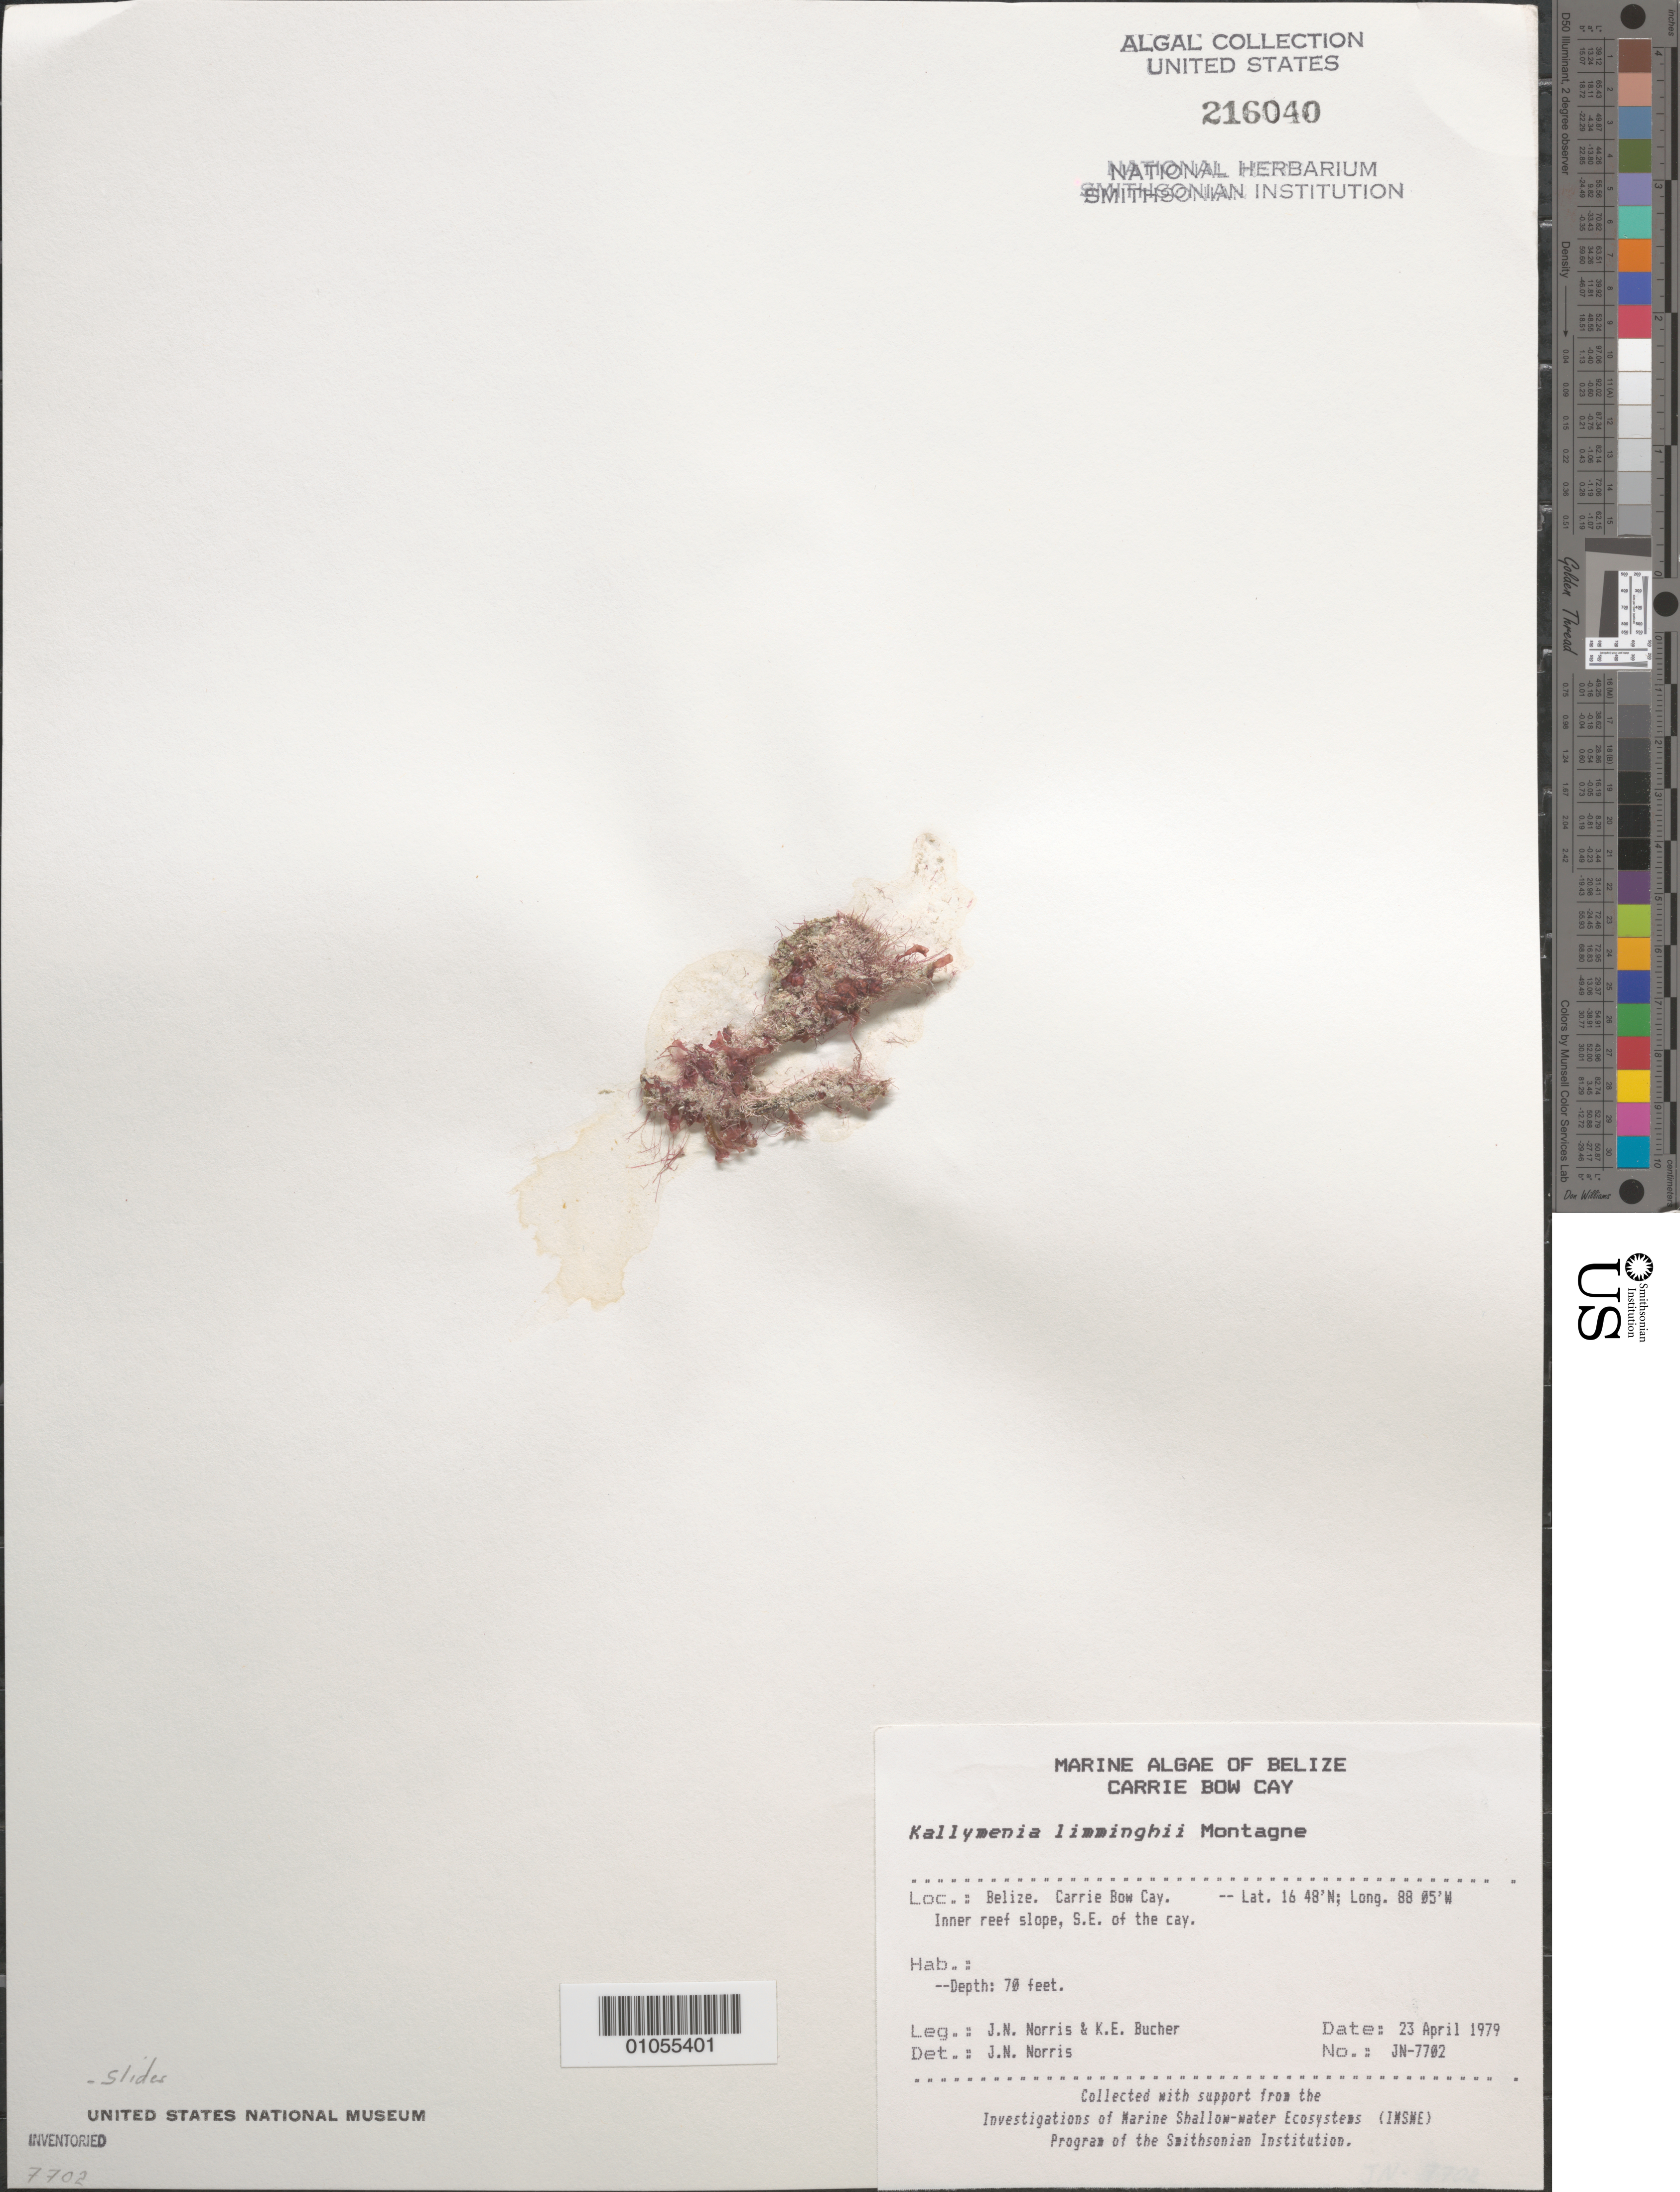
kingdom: Plantae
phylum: Rhodophyta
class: Florideophyceae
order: Gigartinales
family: Kallymeniaceae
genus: Kallymenia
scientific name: Kallymenia limminghei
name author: Mont.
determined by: Norris, James N.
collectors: J. N. Norris & K. E. Bucher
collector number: JN-7702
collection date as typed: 23 Apr 1979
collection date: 1979-04-23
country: Belize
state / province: Stann Creek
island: Carrie Bow Cay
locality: Southeast of Carrie Bow Cay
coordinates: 16 48'N, 88 05'W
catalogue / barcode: US 216040